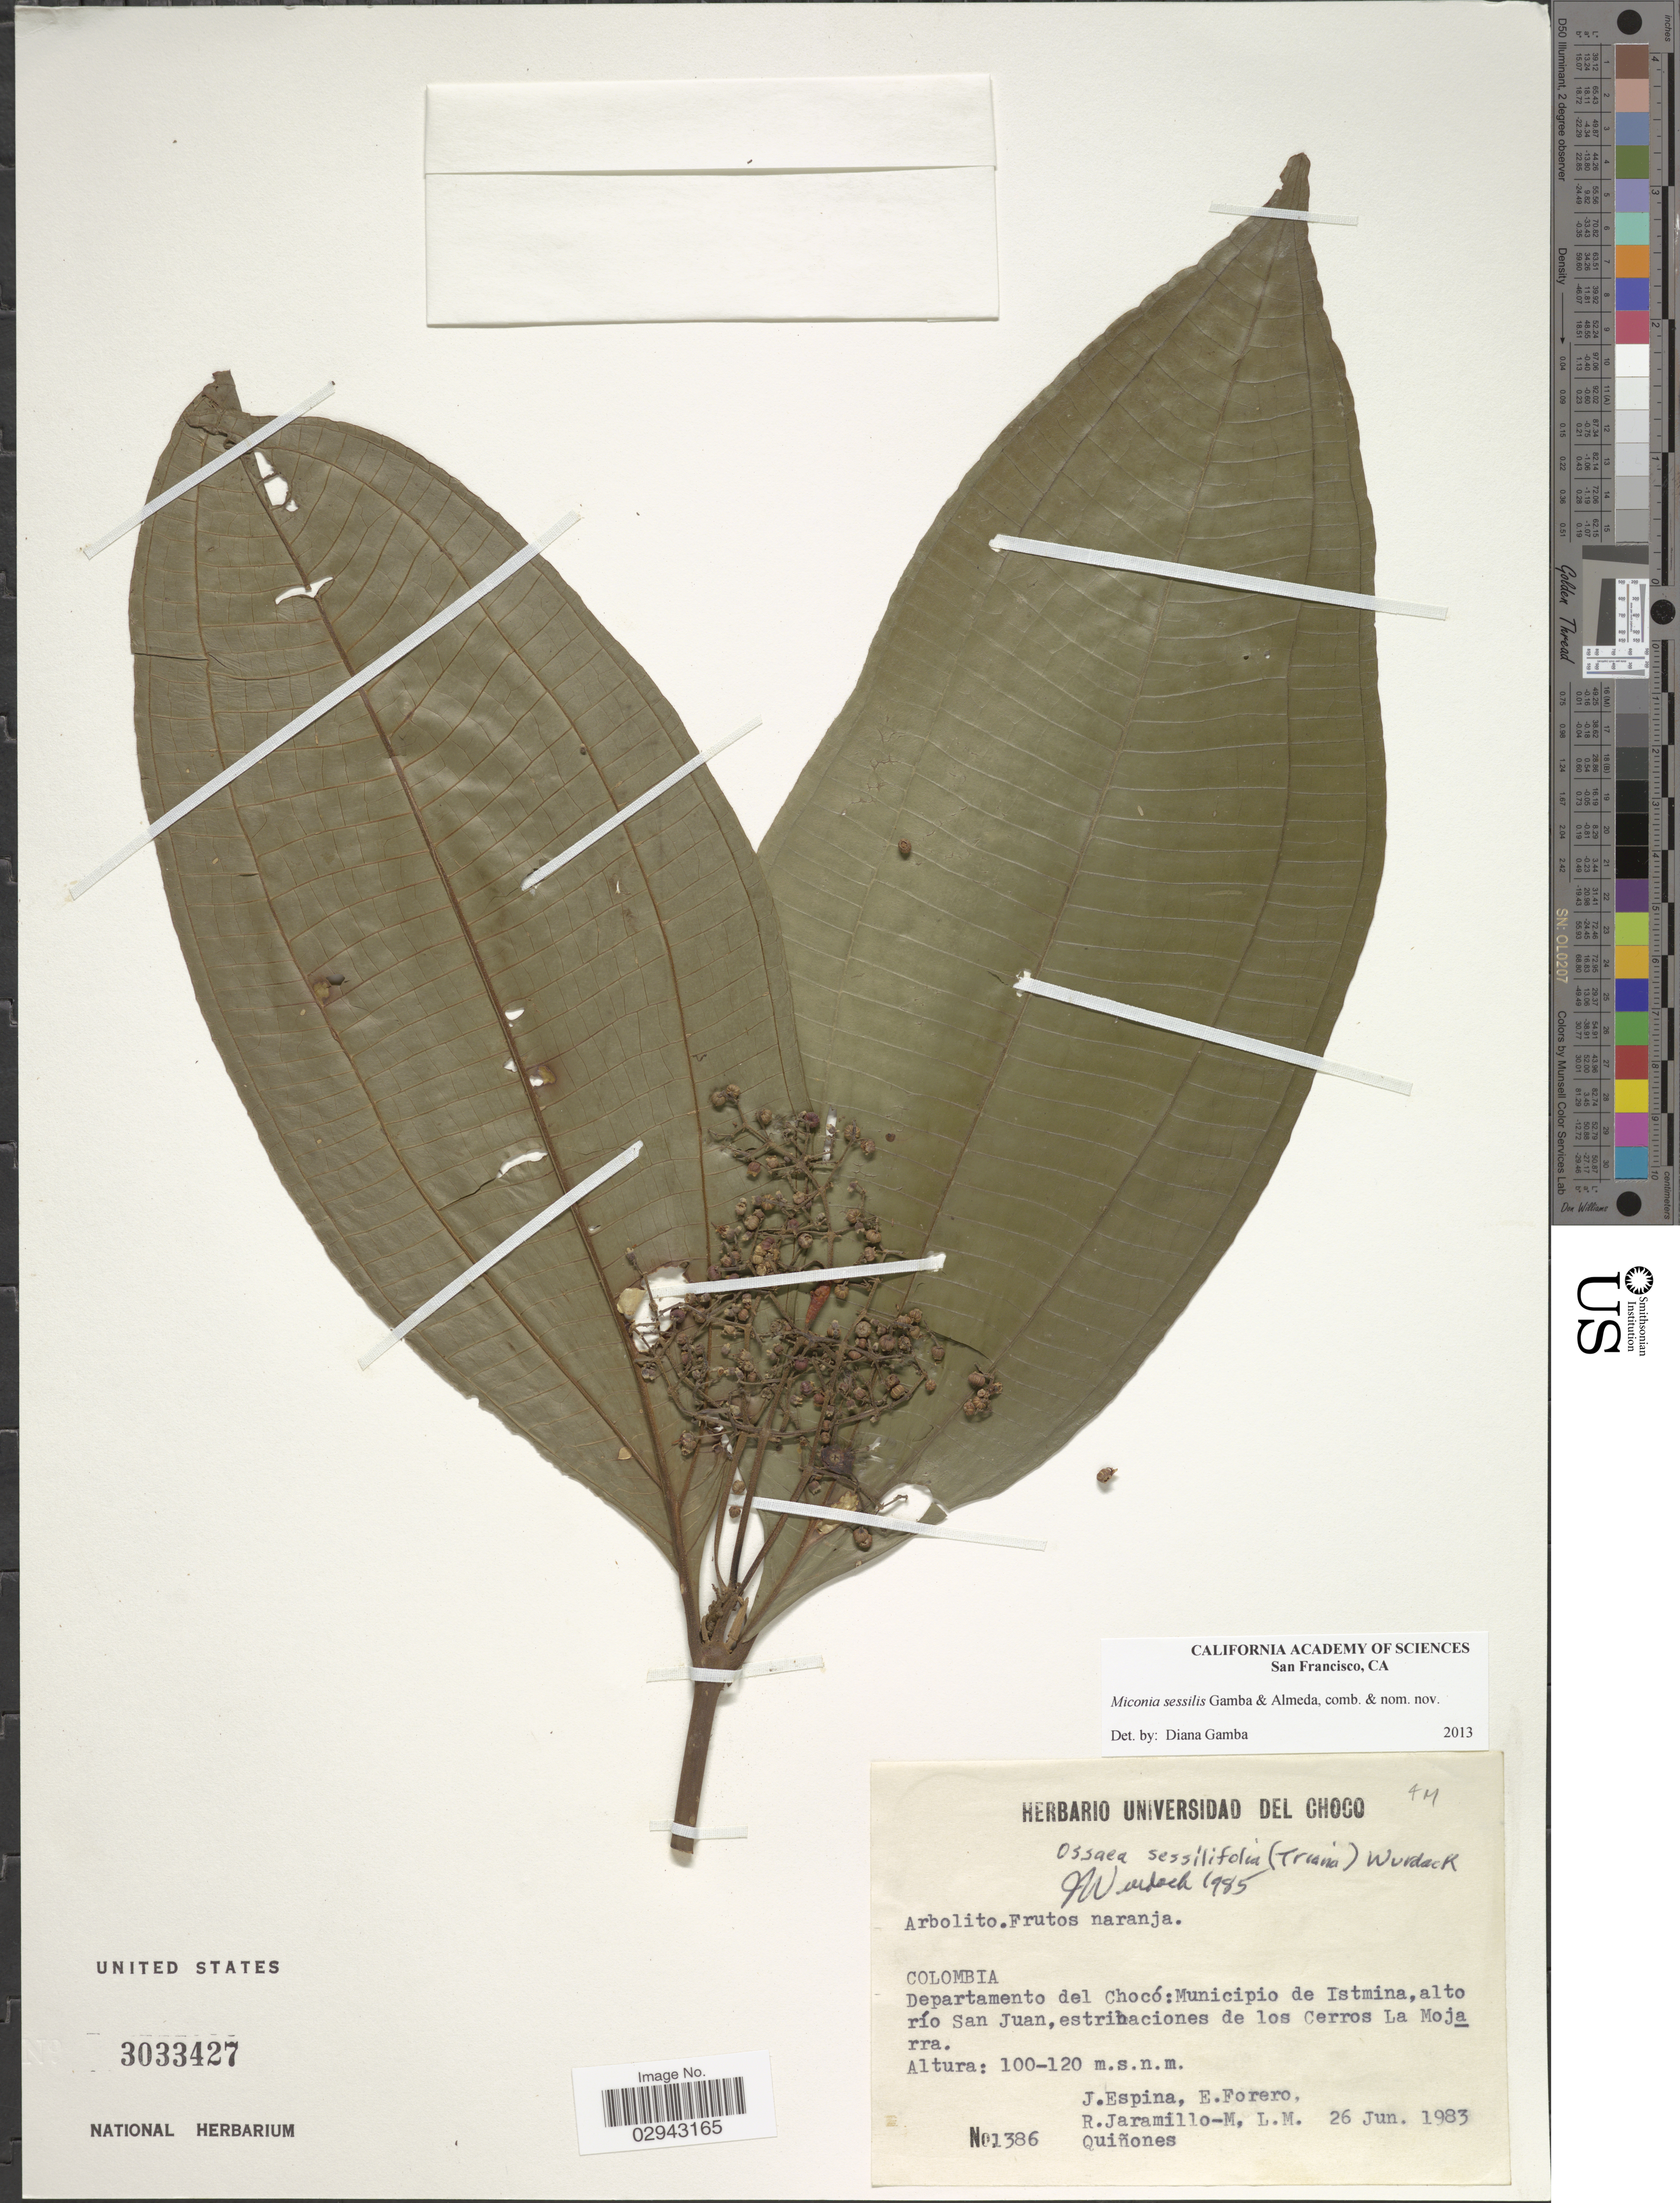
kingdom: Plantae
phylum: Tracheophyta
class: Magnoliopsida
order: Myrtales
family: Melastomataceae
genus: Miconia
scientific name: Miconia sessilis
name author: Gamba & Almeda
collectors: J. Espina, E. Forero, R. Jaramillo M. & L. Quiñones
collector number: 1386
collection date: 1983-06-26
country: Colombia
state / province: Chocó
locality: Departamento del Chocó: Municipio de Istmina, alto río San Juan, estribaciones de los Cerros La Mojarra.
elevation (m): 100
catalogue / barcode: US 3033427